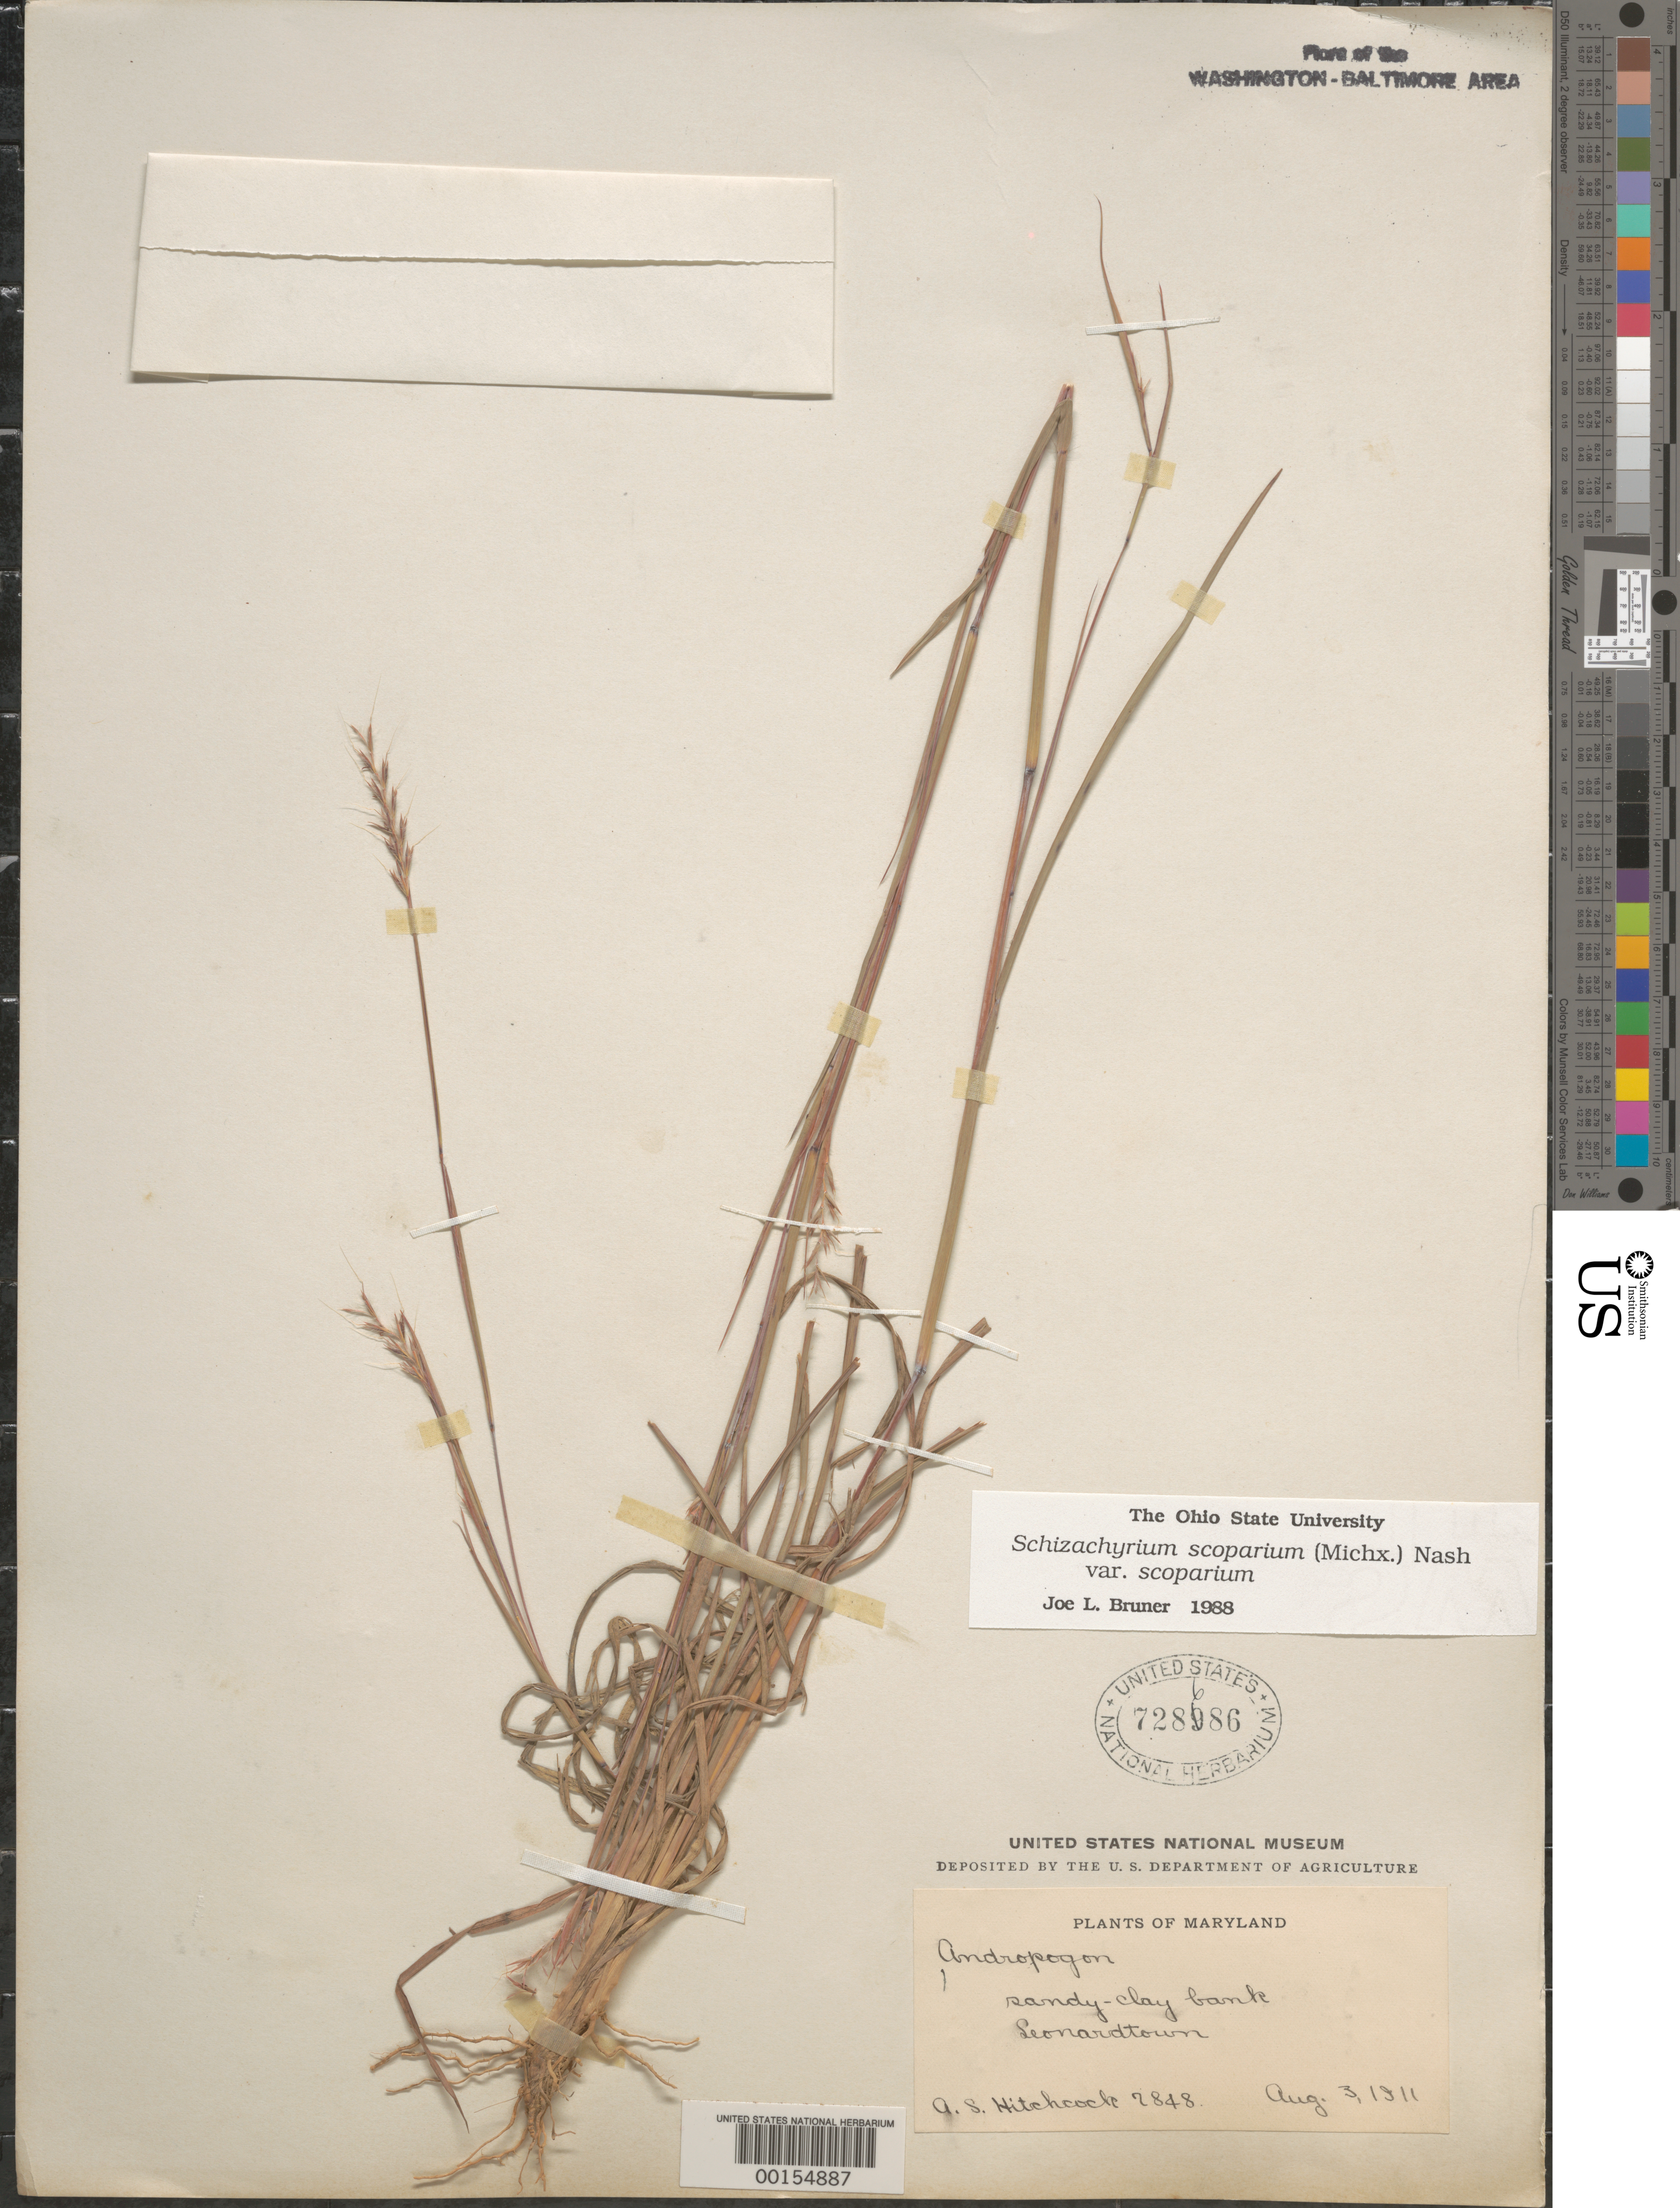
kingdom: Plantae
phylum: Tracheophyta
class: Liliopsida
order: Poales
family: Poaceae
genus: Schizachyrium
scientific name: Schizachyrium scoparium subsp. scoparium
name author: (Michx.) Nash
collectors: A. S. Hitchcock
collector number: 7848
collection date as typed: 03 Aug 1911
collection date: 1911-08-03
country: United States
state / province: Maryland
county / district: St. Mary's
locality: Leonardtown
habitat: Sandy-clay bank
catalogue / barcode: US 728686